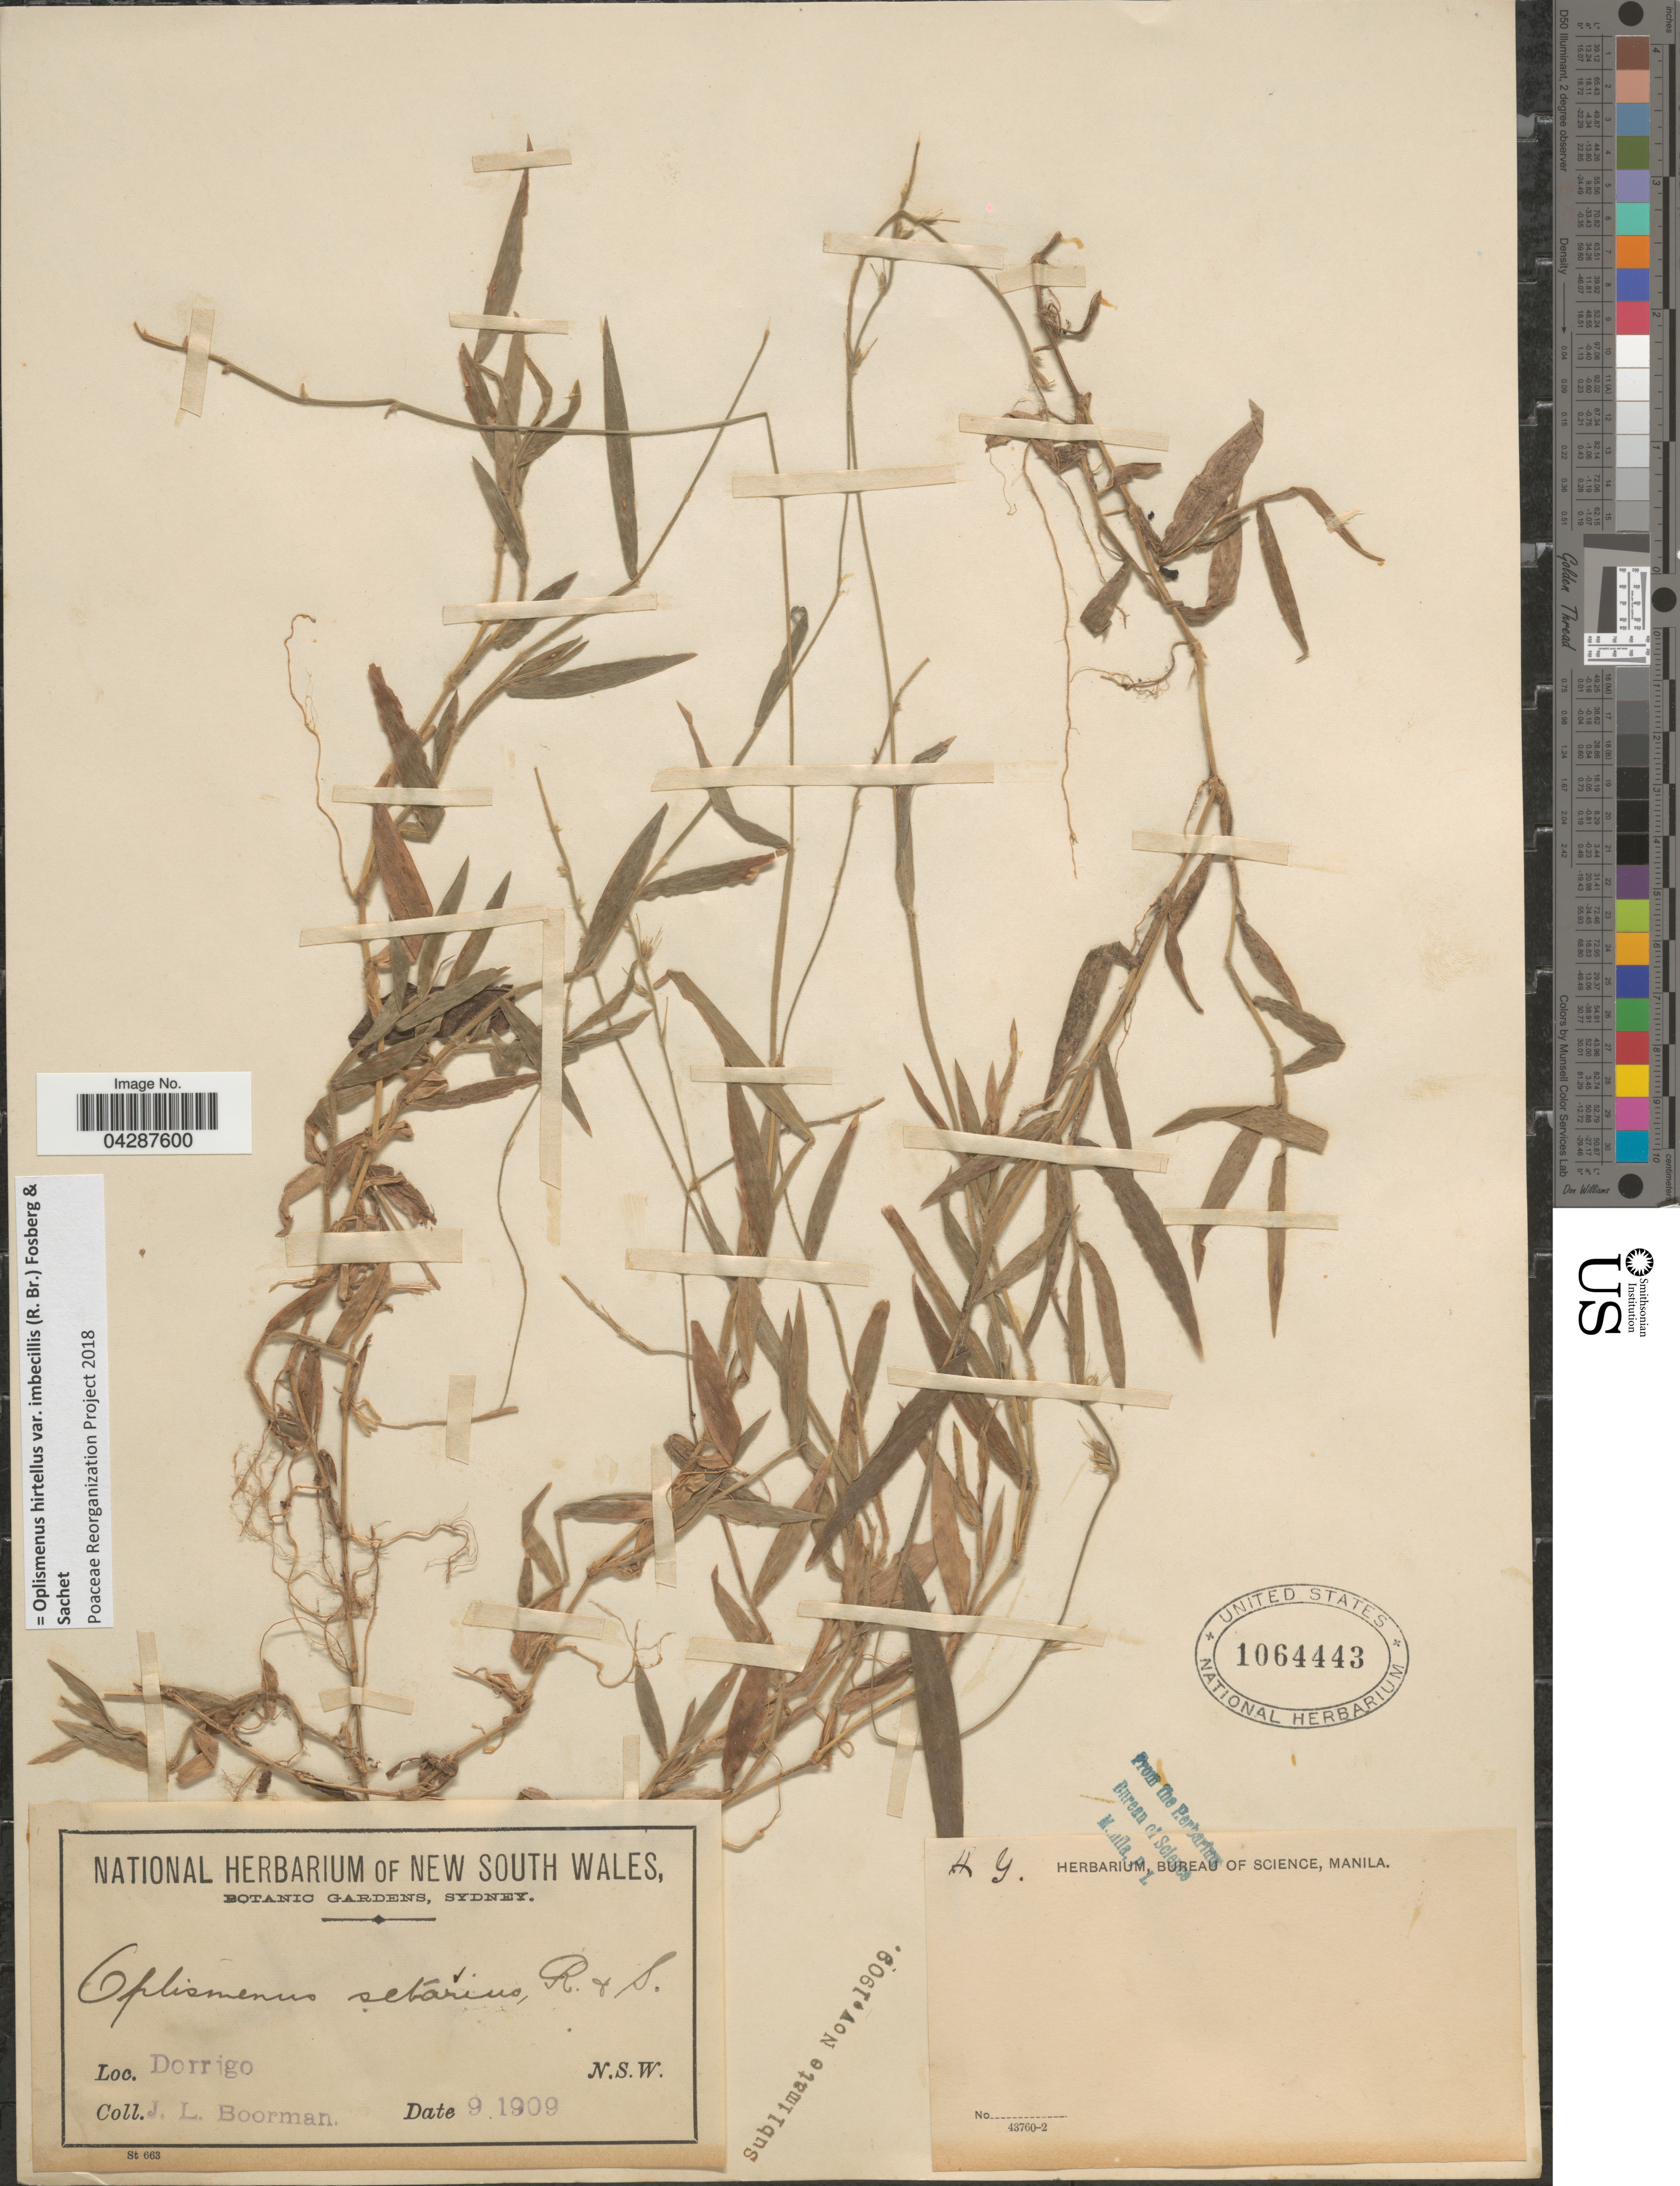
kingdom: Plantae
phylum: Tracheophyta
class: Liliopsida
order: Poales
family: Poaceae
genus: Oplismenus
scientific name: Oplismenus hirtellus var. imbecillis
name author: (R. Br.) Fosberg & Sachet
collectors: J. Boorman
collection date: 1909-09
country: Australia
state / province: New South Wales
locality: Dorrigo.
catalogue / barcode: US 1064443